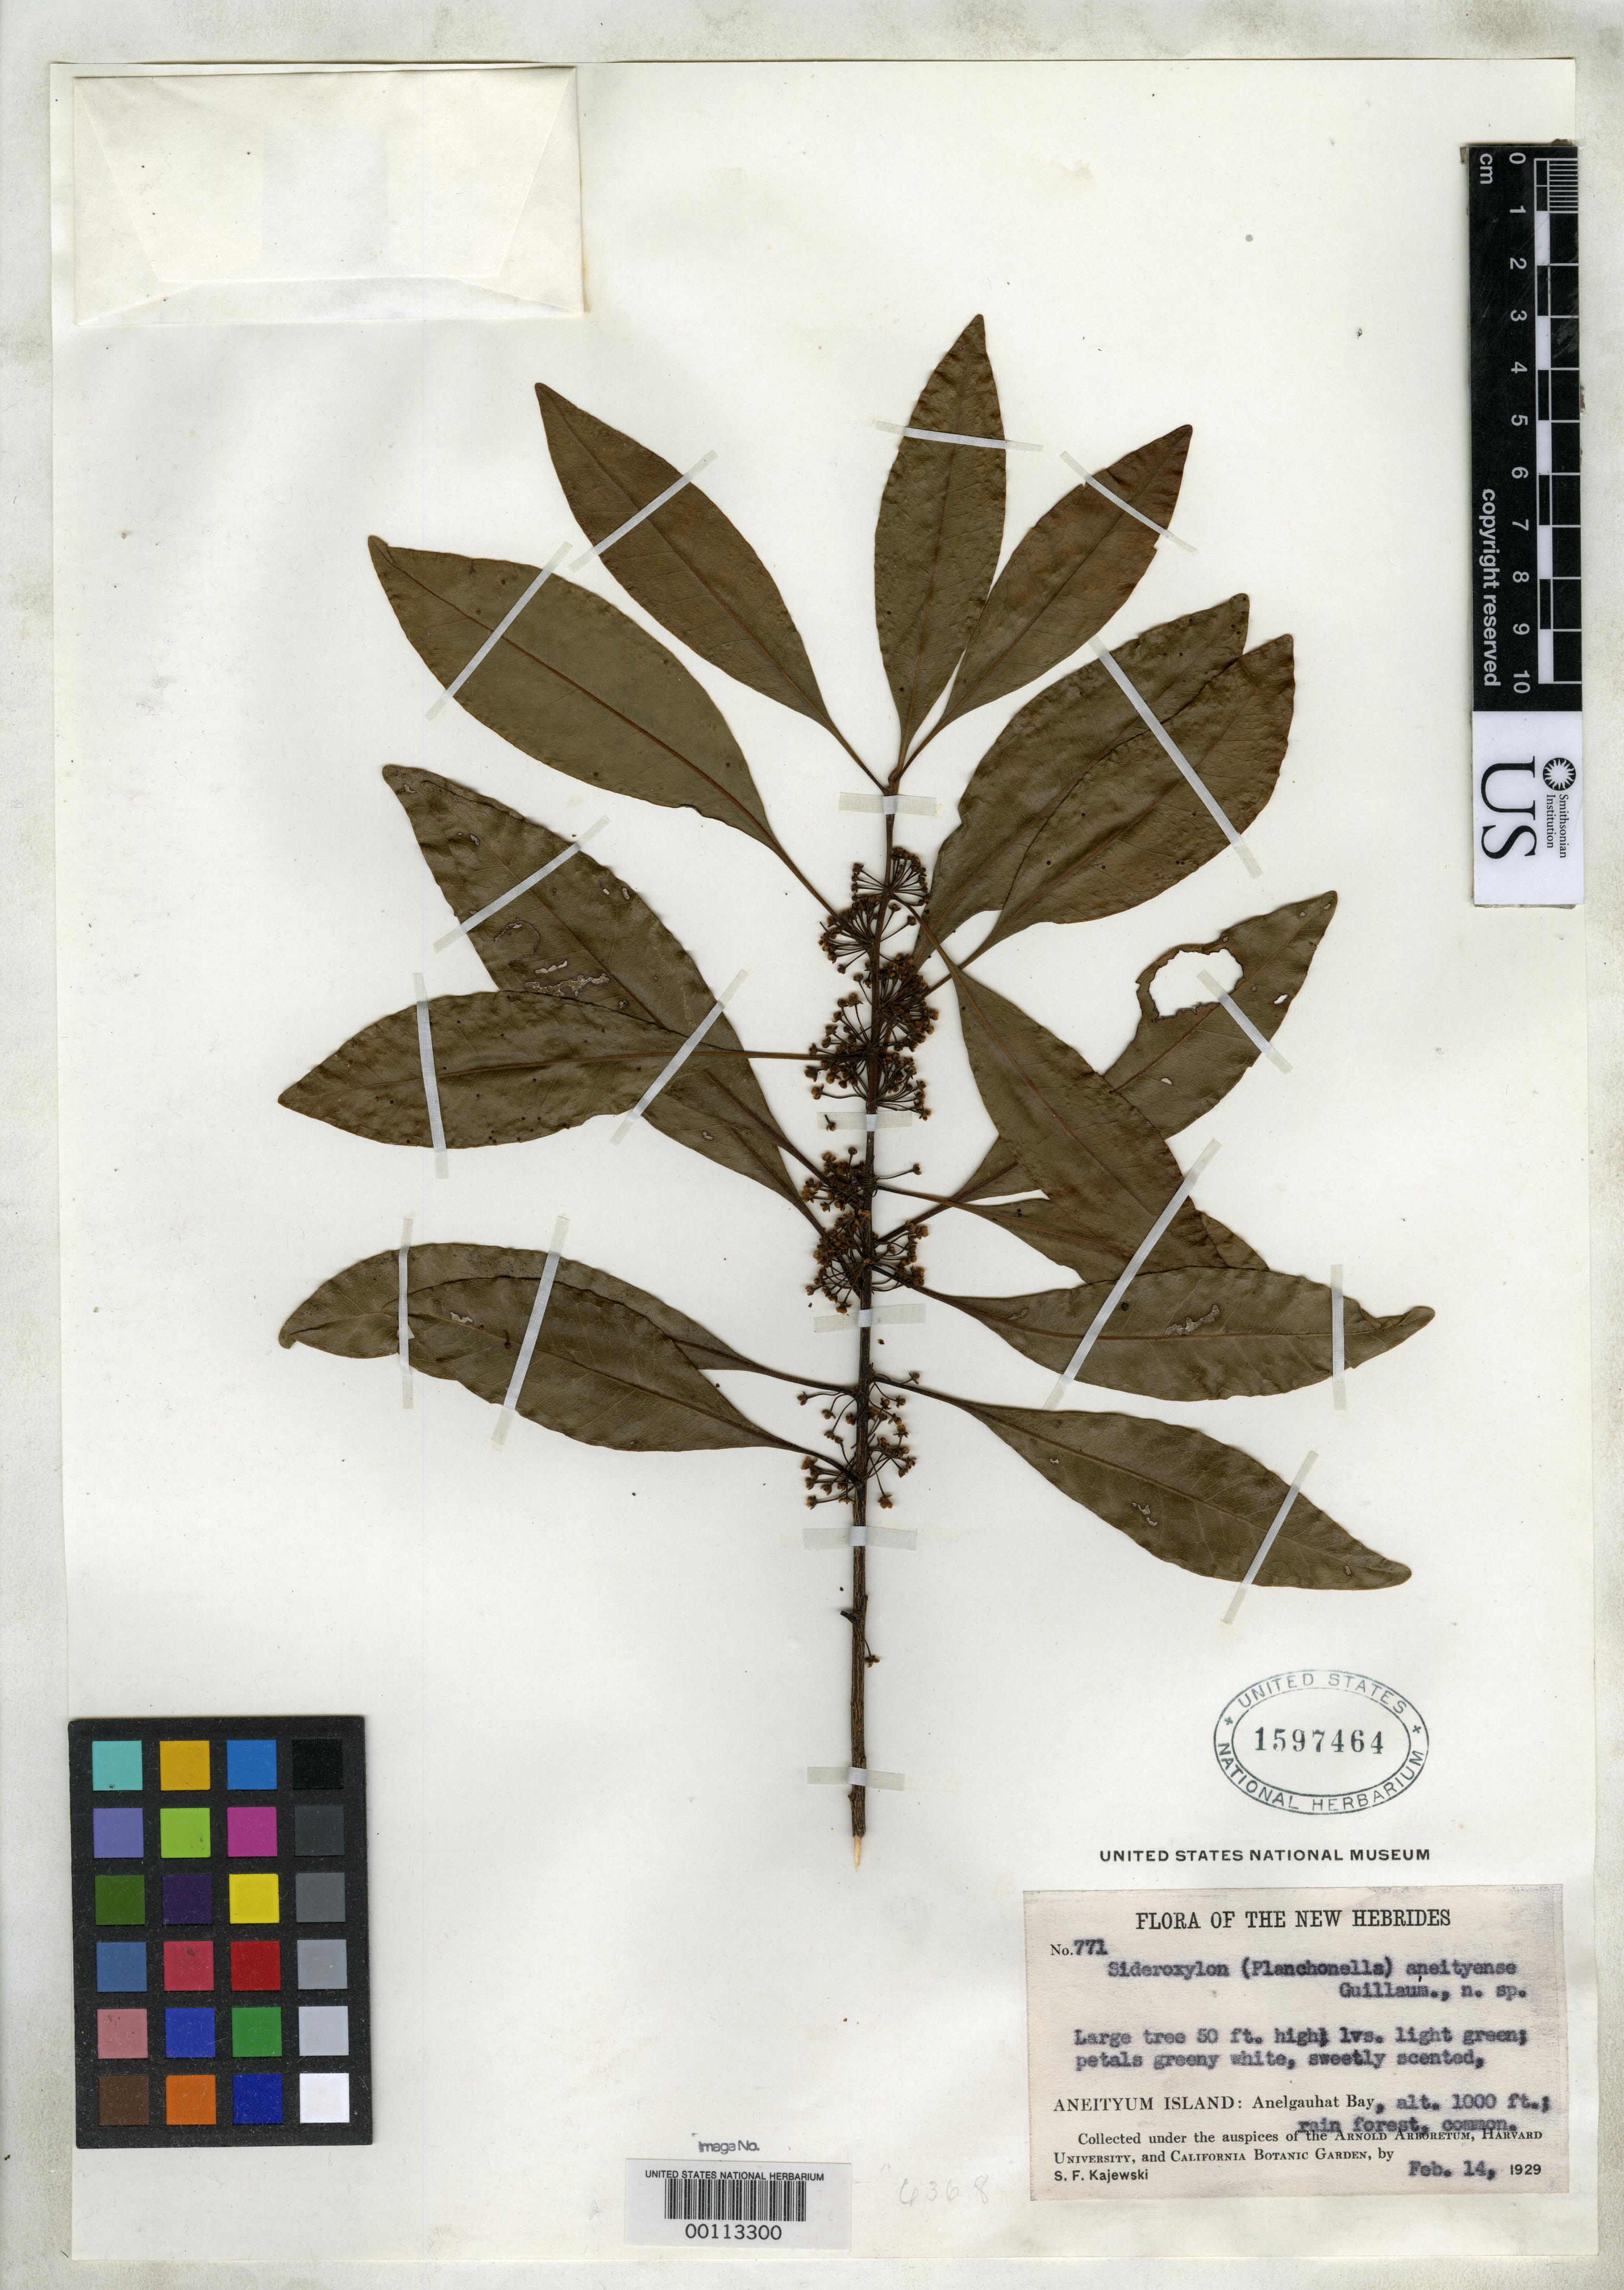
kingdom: Plantae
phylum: Tracheophyta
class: Magnoliopsida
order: Ericales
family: Sapotaceae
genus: Sideroxylon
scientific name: Sideroxylon aneityense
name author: Guillaumin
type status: Isosyntype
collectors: S. Kajewski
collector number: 771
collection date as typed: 14 Feb 1929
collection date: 1929-02-14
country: Vanuatu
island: Anatom [Aneityum]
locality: Anelgauhat Bay.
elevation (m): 305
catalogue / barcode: US 1597464